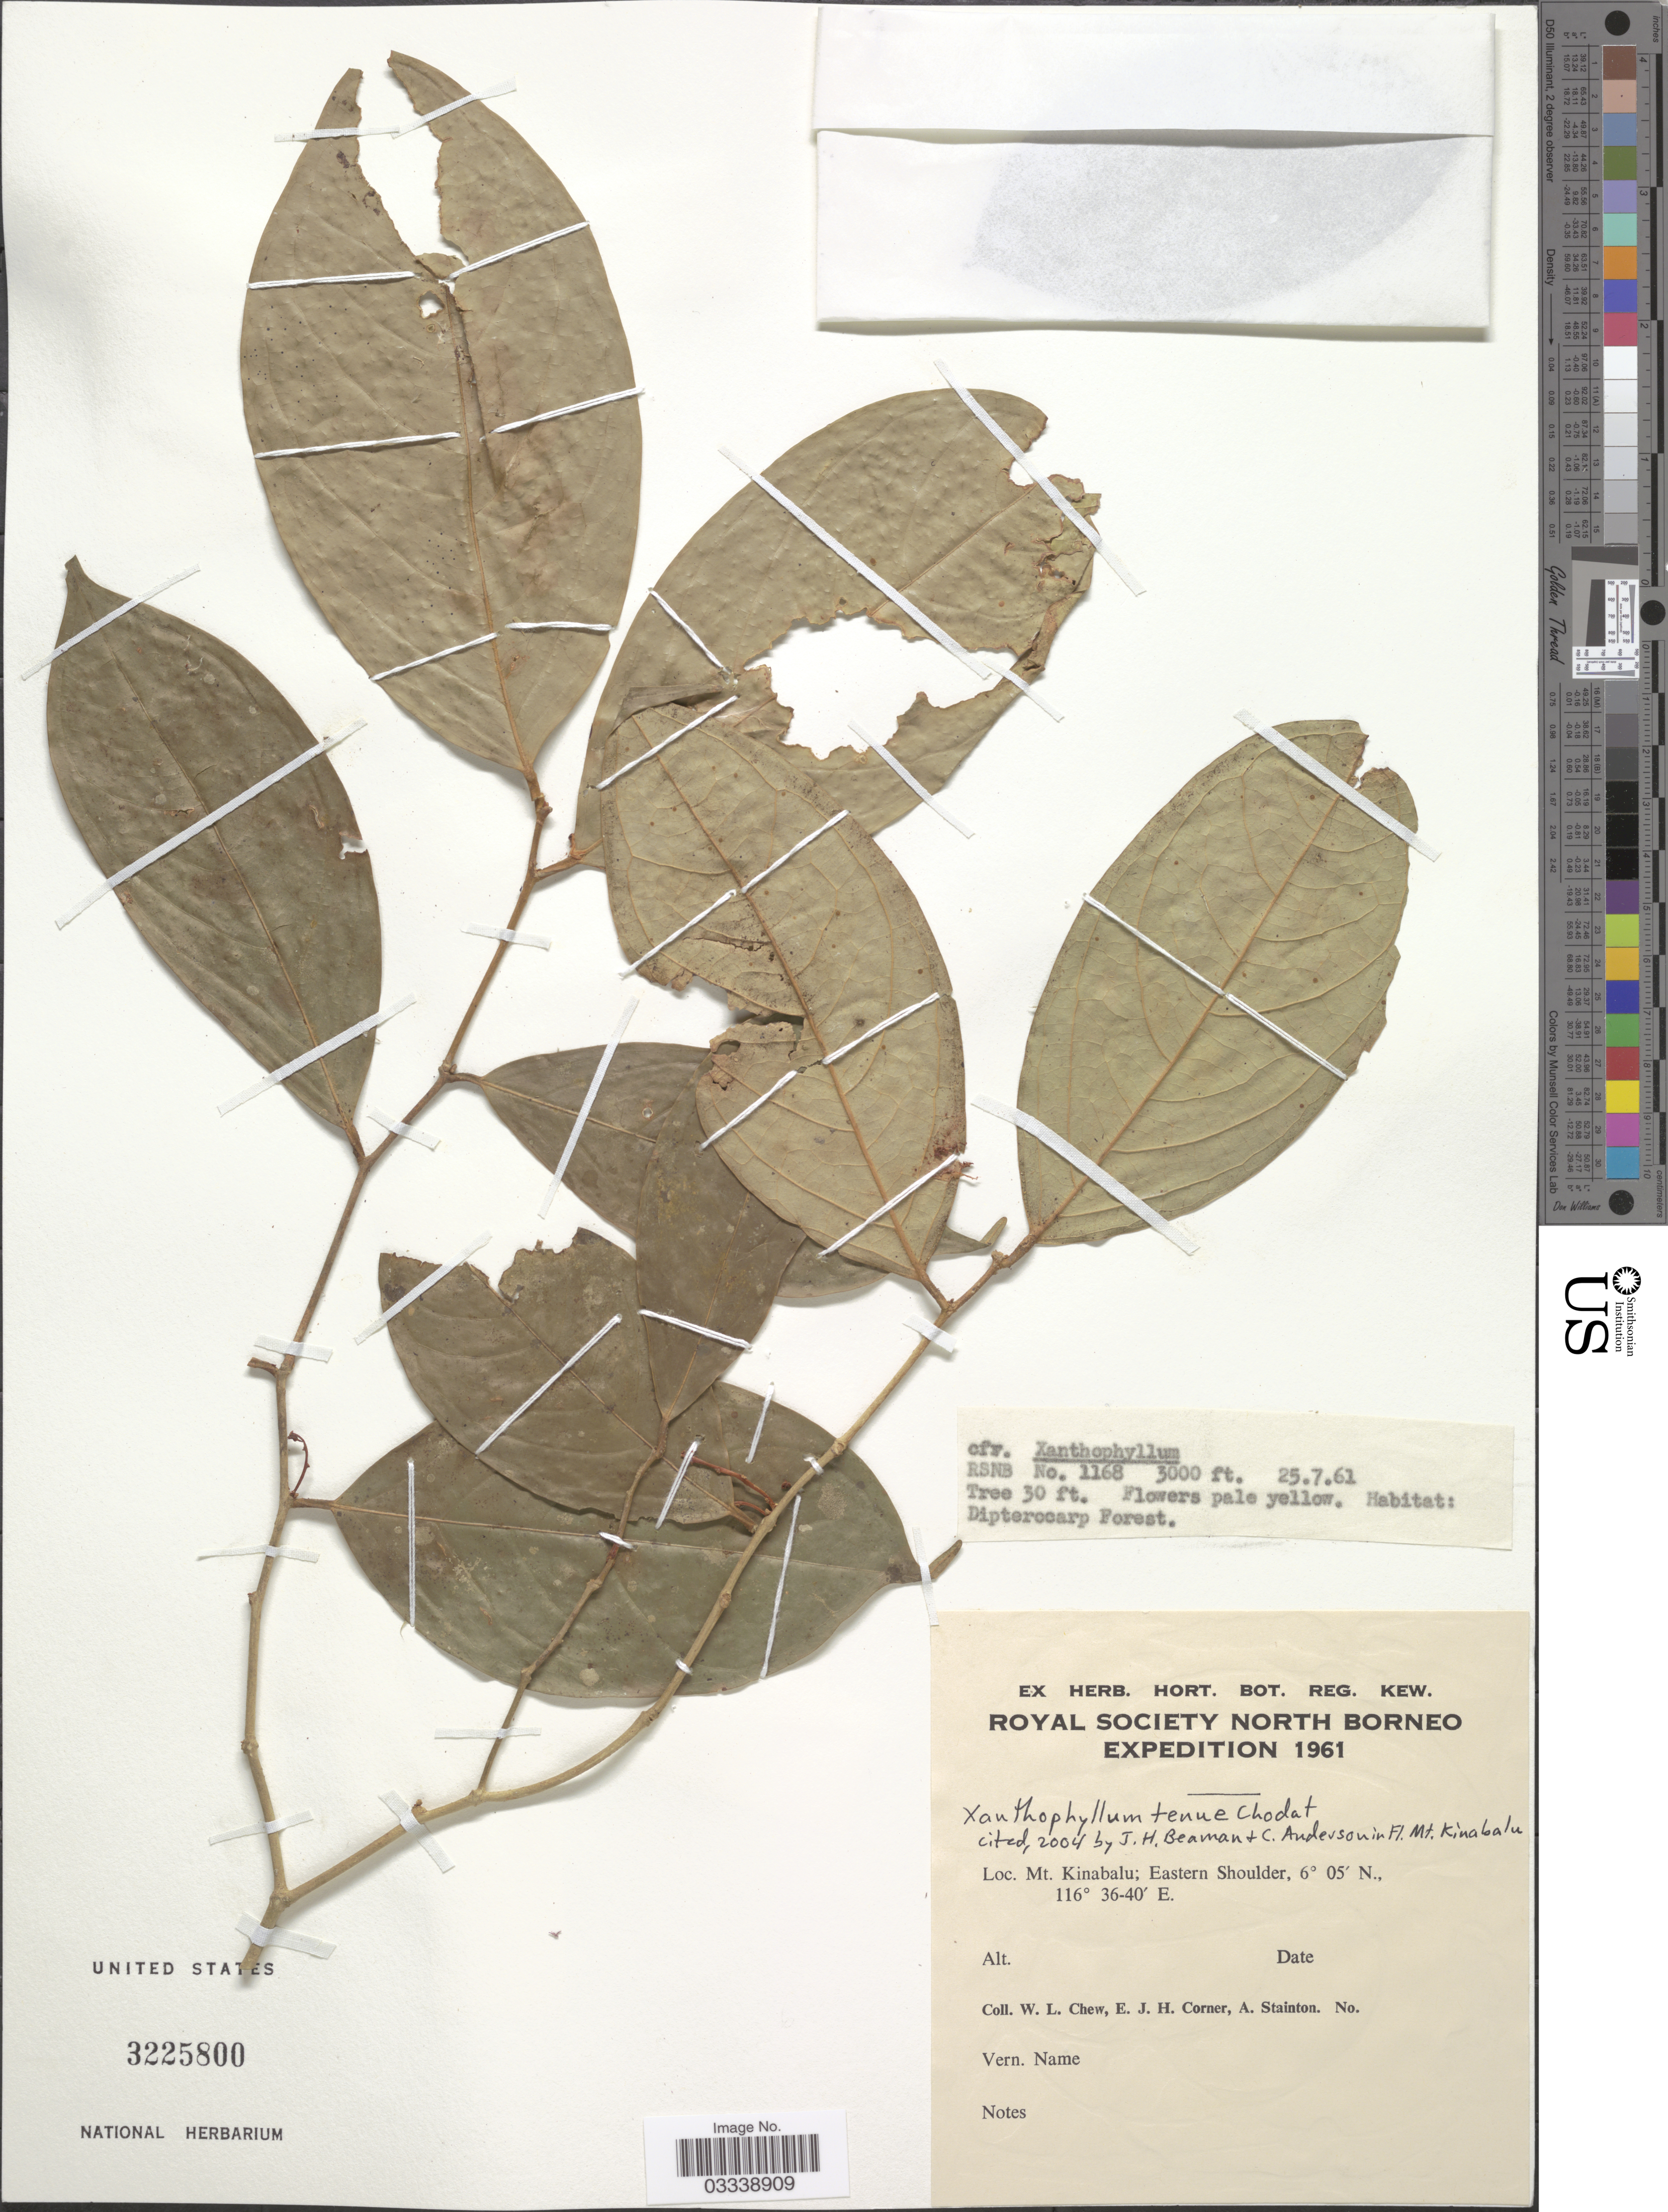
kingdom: Plantae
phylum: Tracheophyta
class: Magnoliopsida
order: Fabales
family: Polygalaceae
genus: Xanthophyllum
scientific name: Xanthophyllum tenue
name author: Chodat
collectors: W. Chew, E. Corner & A. Stainton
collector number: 1168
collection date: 1961-07-25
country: Malaysia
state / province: Sabah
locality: North Borneo. Mt. Kinabalu; Eastern Shoulder.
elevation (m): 914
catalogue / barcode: US 3225800